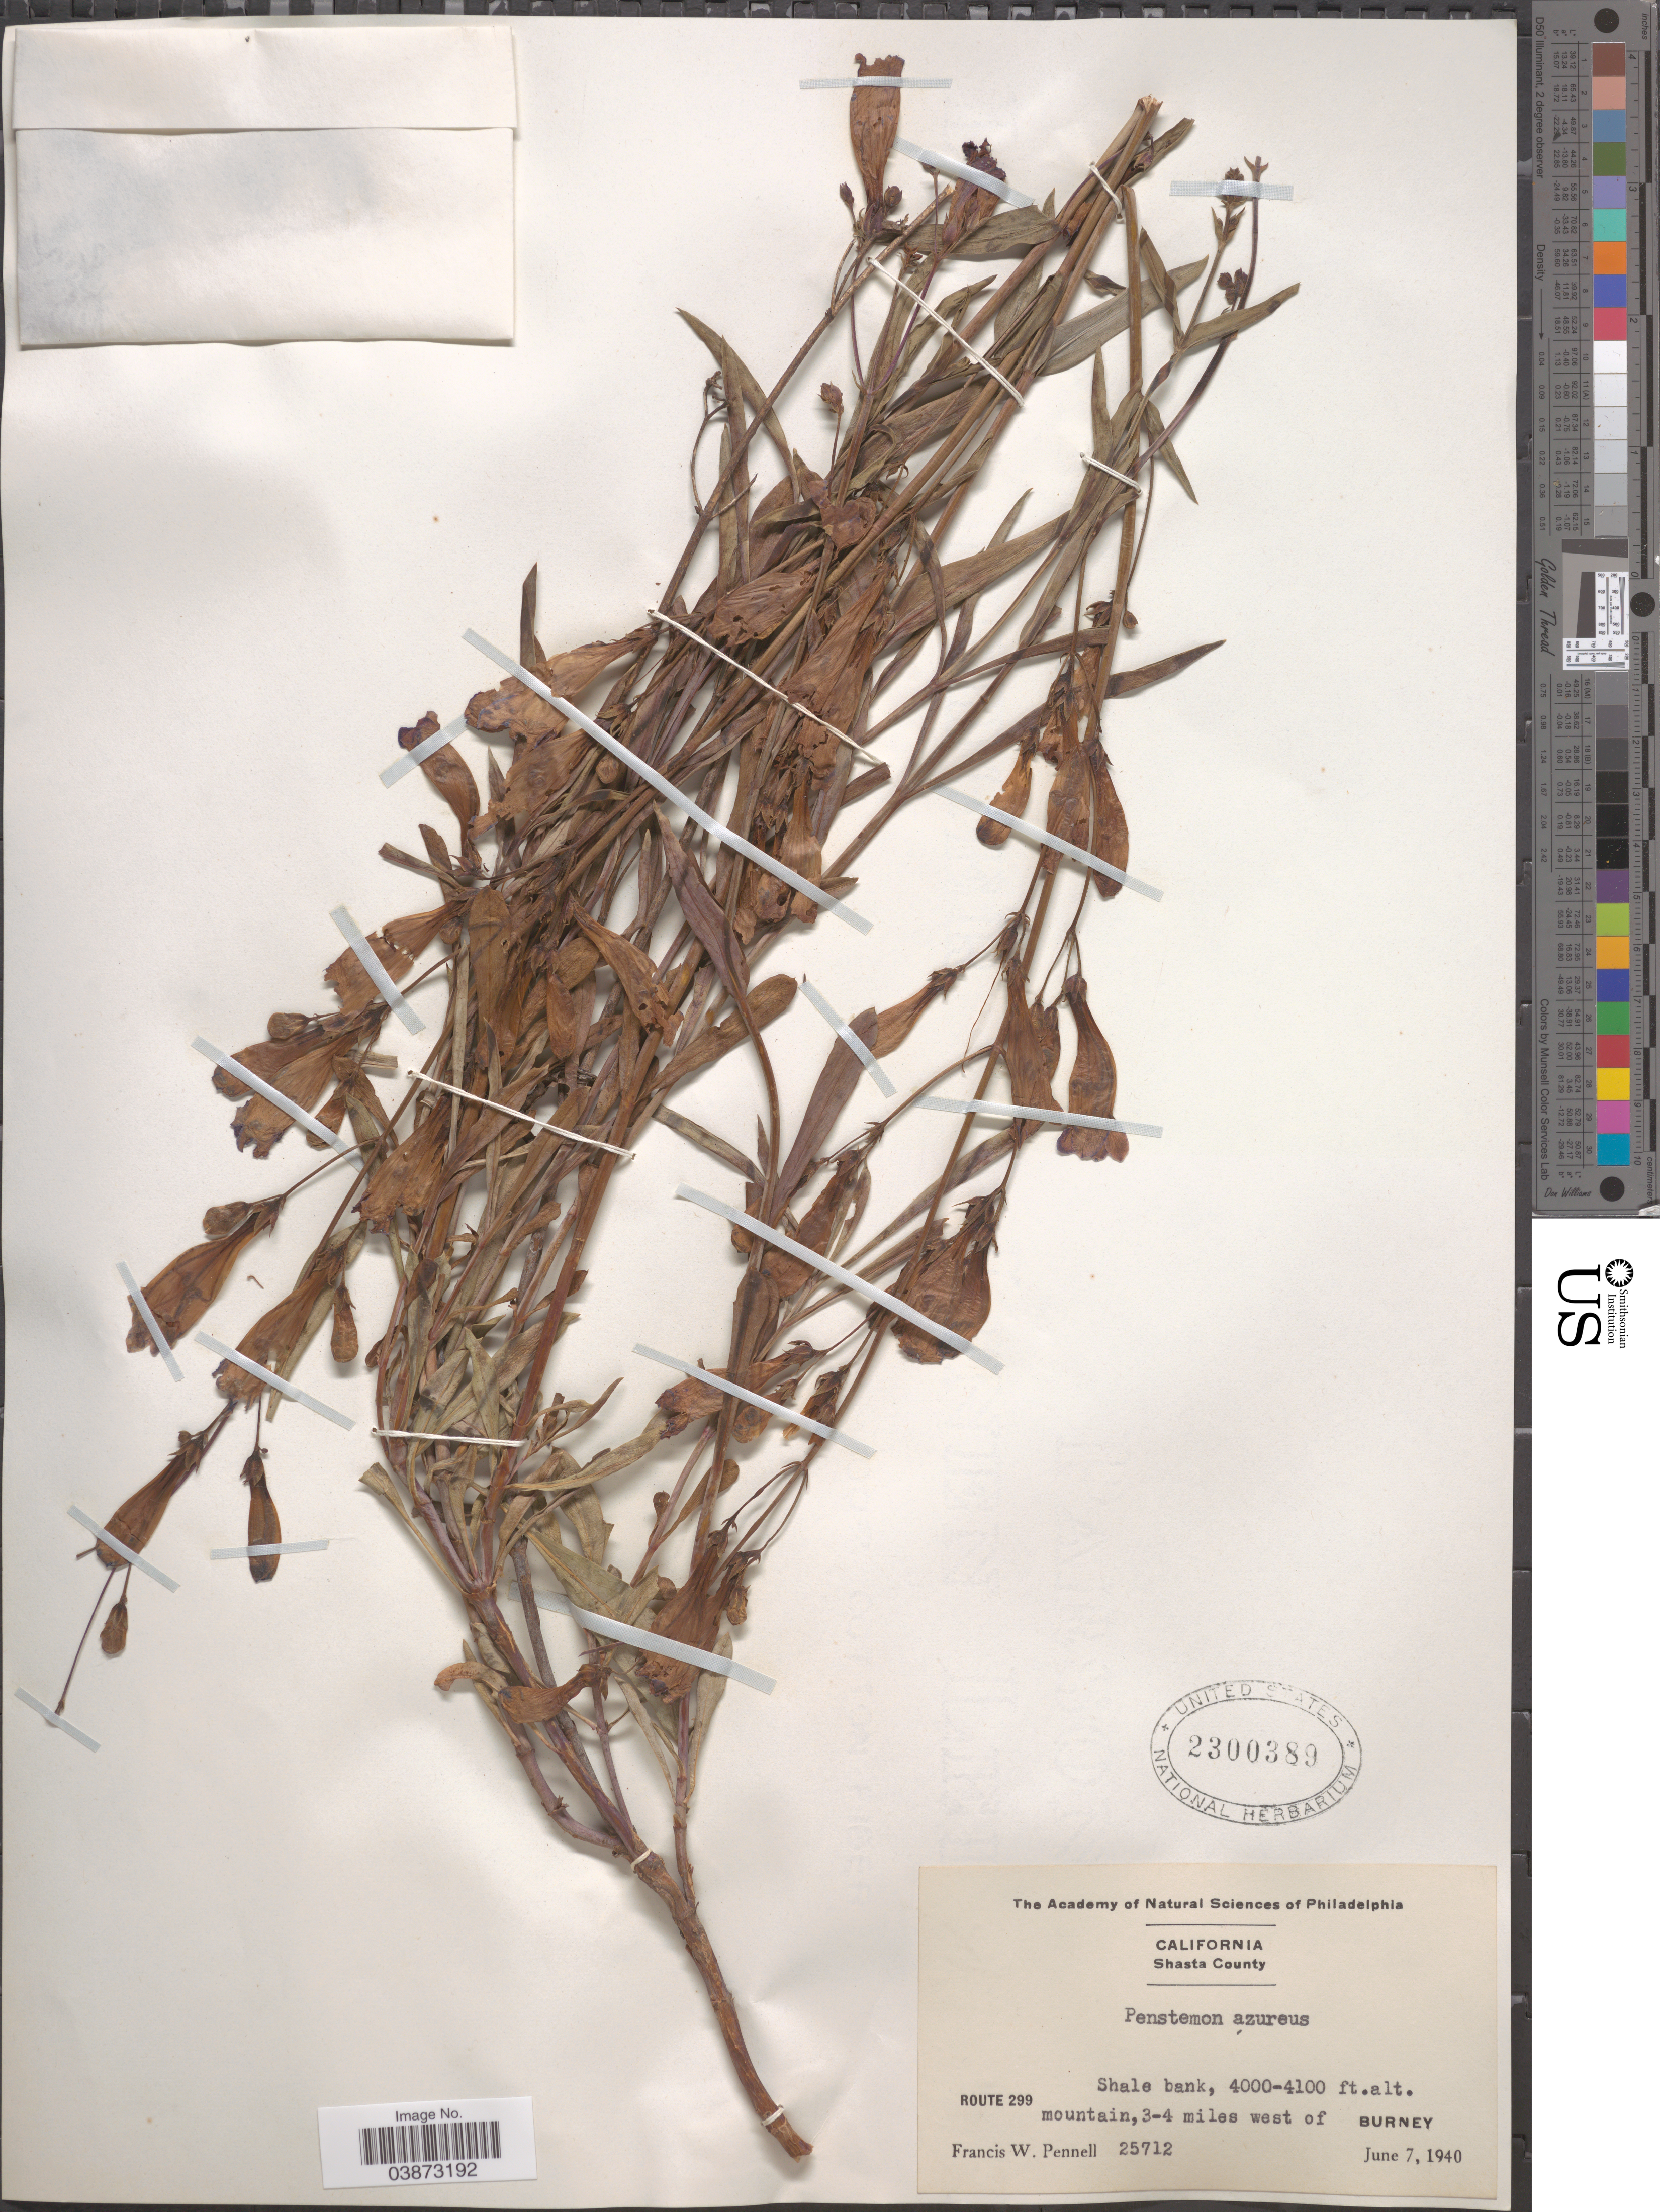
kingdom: Plantae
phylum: Tracheophyta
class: Magnoliopsida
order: Lamiales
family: Plantaginaceae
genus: Penstemon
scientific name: Penstemon azureus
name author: Benth.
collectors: F. W. Pennell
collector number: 25712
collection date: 1940-06-07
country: United States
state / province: California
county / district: Shasta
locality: Shasta County. Route 299. Mountain, 3-4 miles west of Burney.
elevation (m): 1219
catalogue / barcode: US 2300389